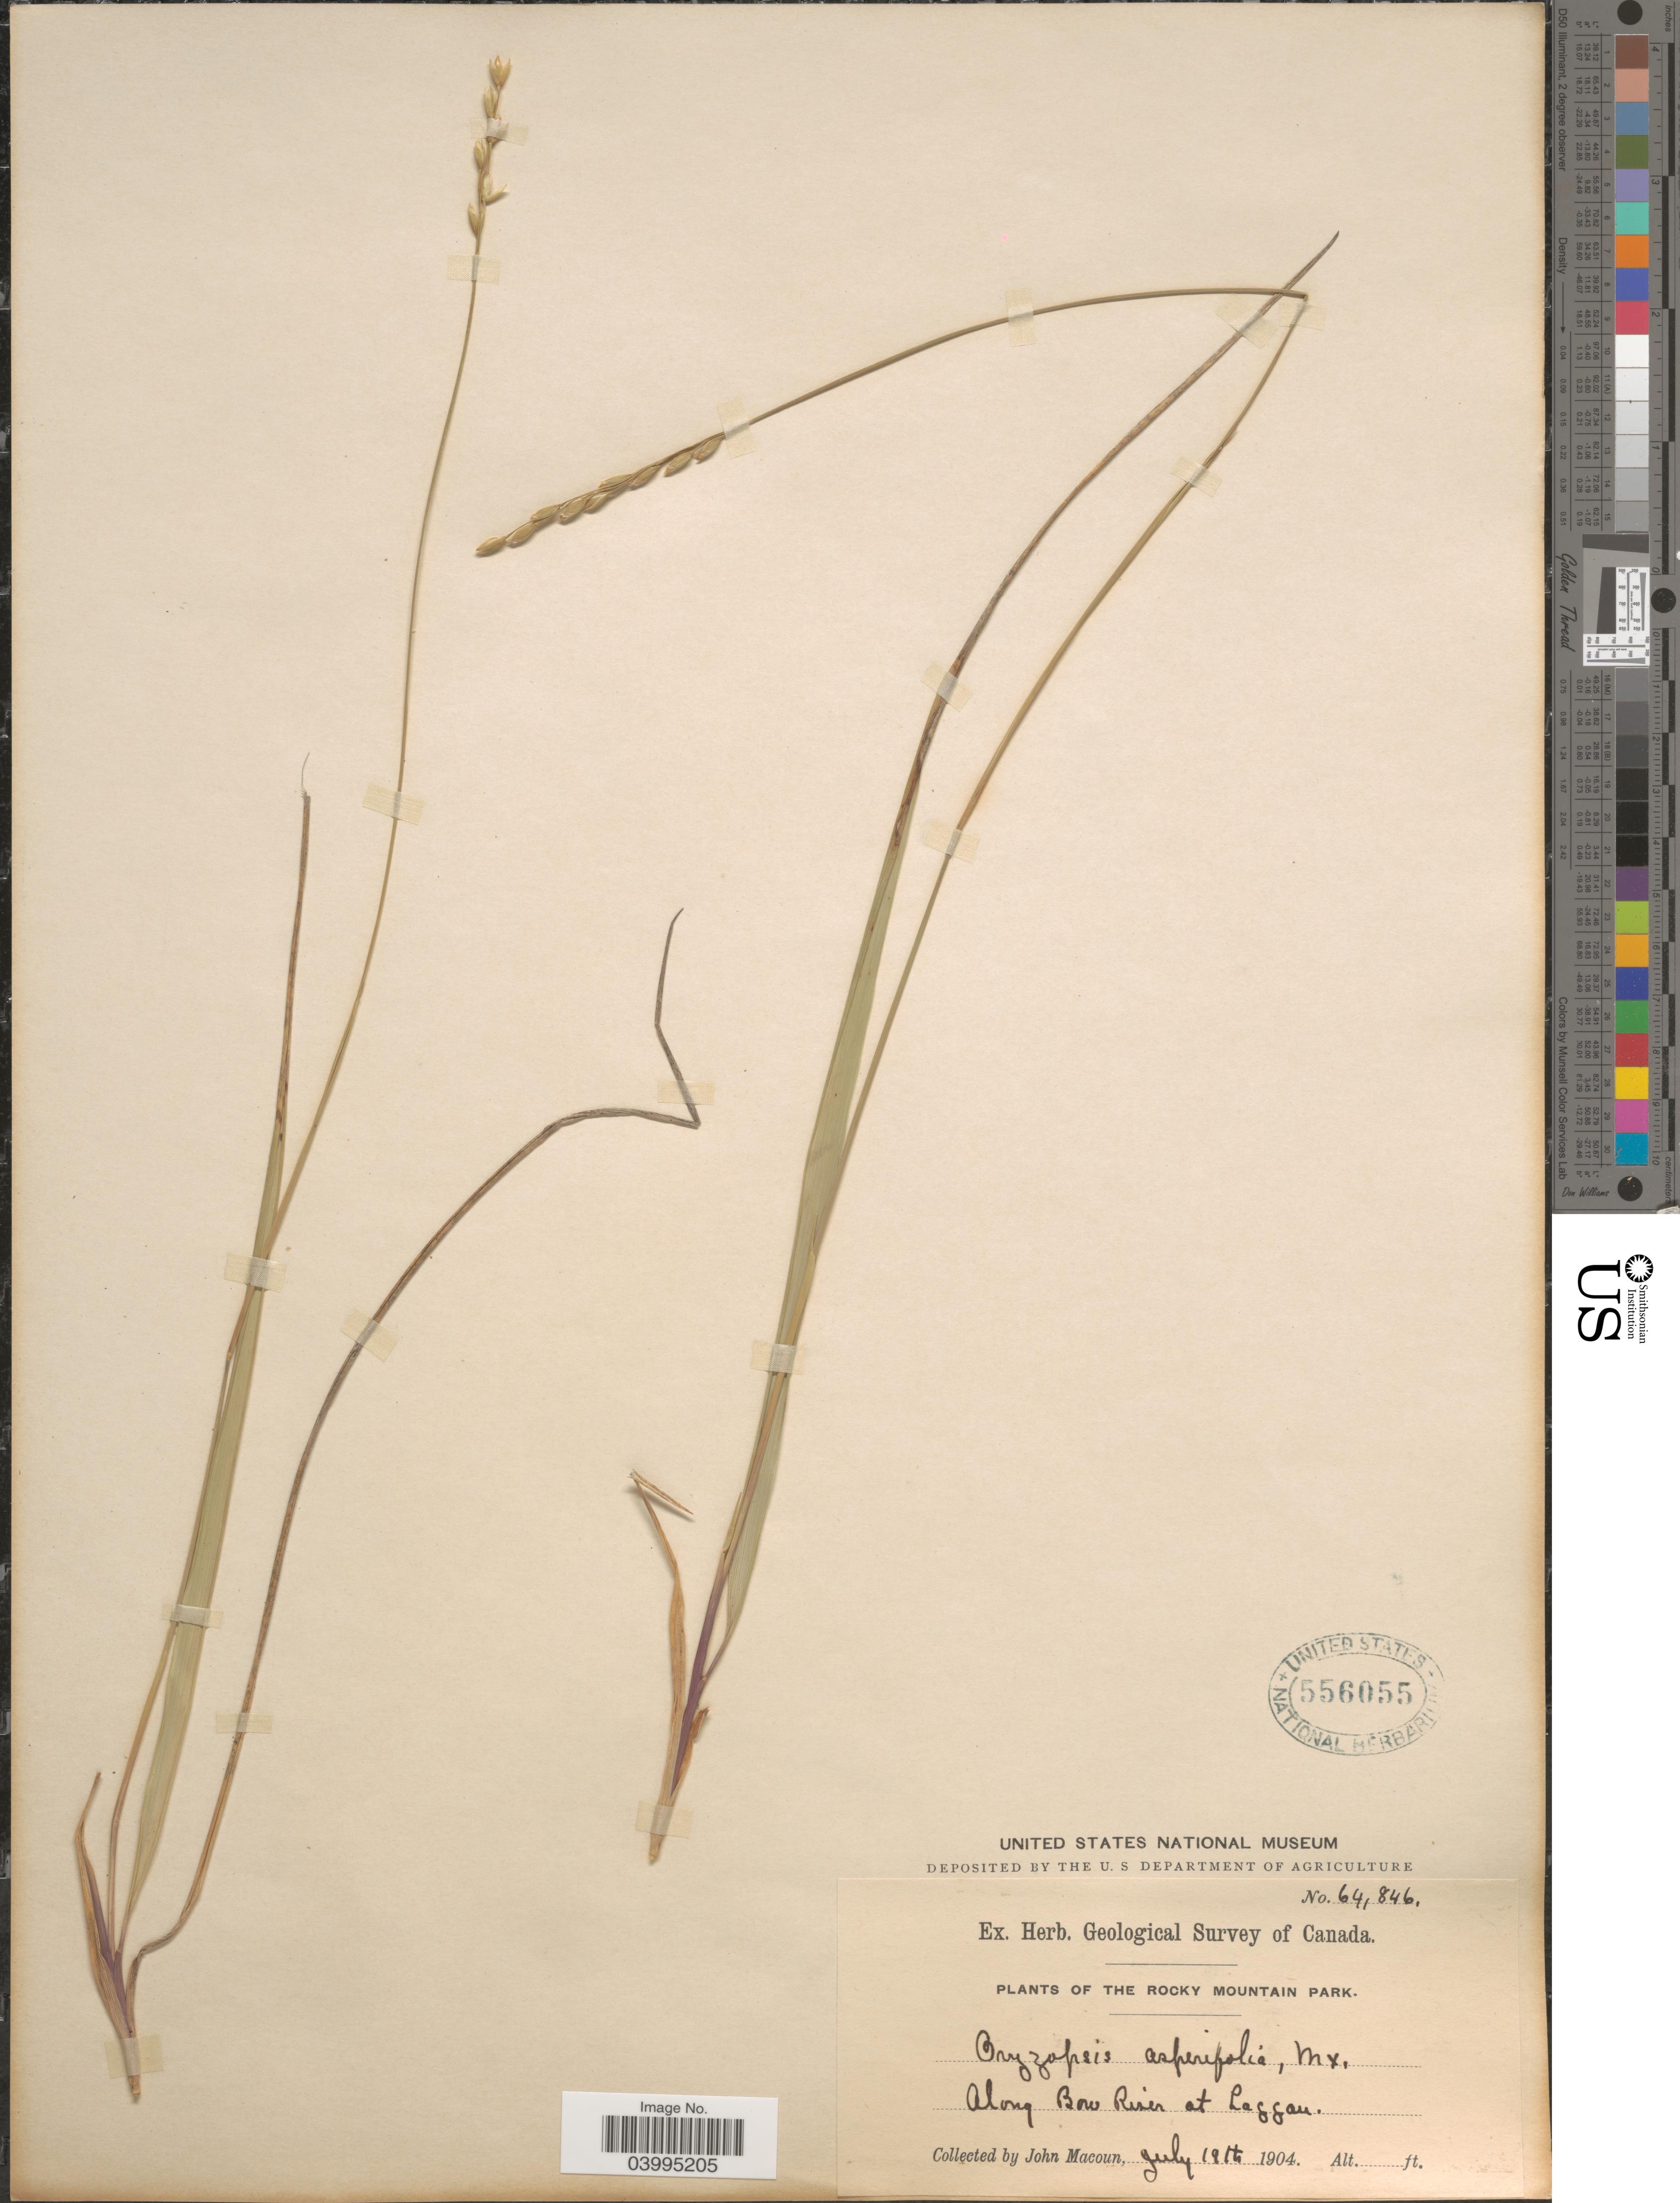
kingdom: Plantae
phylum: Tracheophyta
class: Liliopsida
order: Poales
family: Poaceae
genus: Oryzopsis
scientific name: Oryzopsis asperifolia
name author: Michx.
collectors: J. Macoun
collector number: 64846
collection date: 1904-07-19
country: Canada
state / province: Alberta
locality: The Rocky Mountain Park. Along Bow River at Laggan.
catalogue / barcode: US 556055